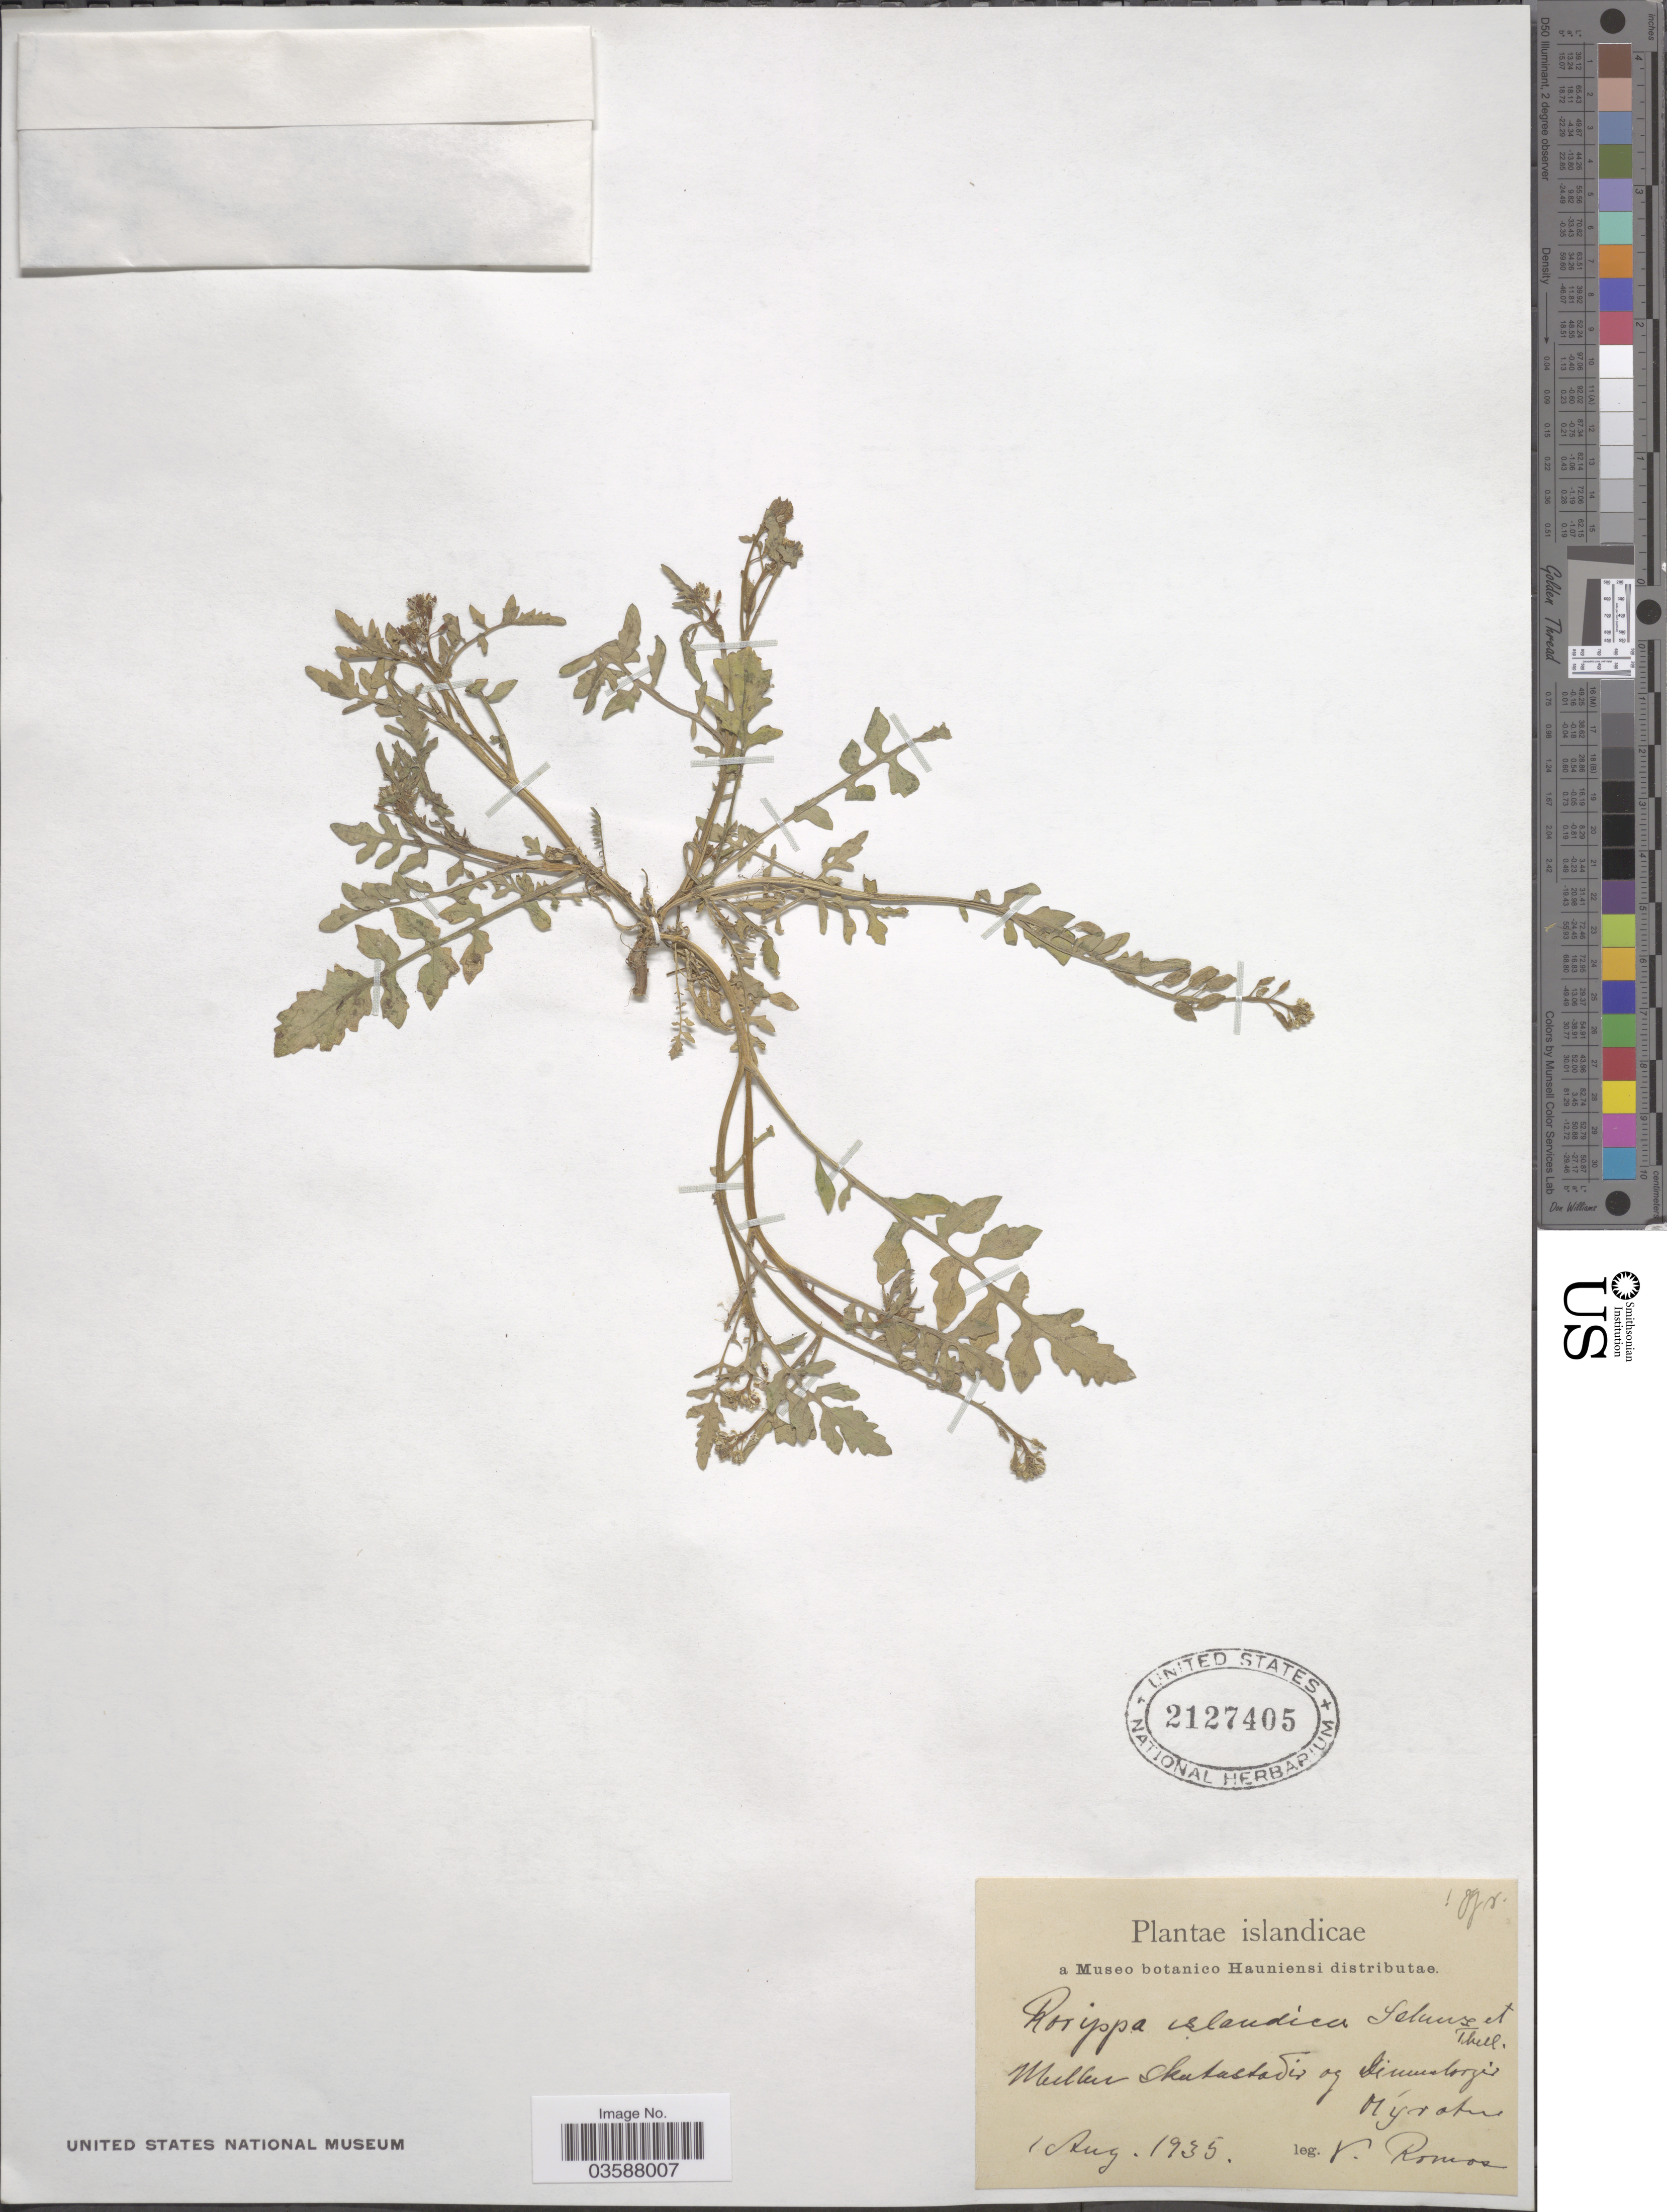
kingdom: Plantae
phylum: Tracheophyta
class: Magnoliopsida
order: Brassicales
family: Brassicaceae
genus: Rorippa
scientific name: Rorippa islandica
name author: (Oeder) Borbás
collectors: V. Romos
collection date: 1935-08-01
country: Iceland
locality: Islandicae. Mullen Skútustaðir og Dimmelorgis Mývatn.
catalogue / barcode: US 2127405